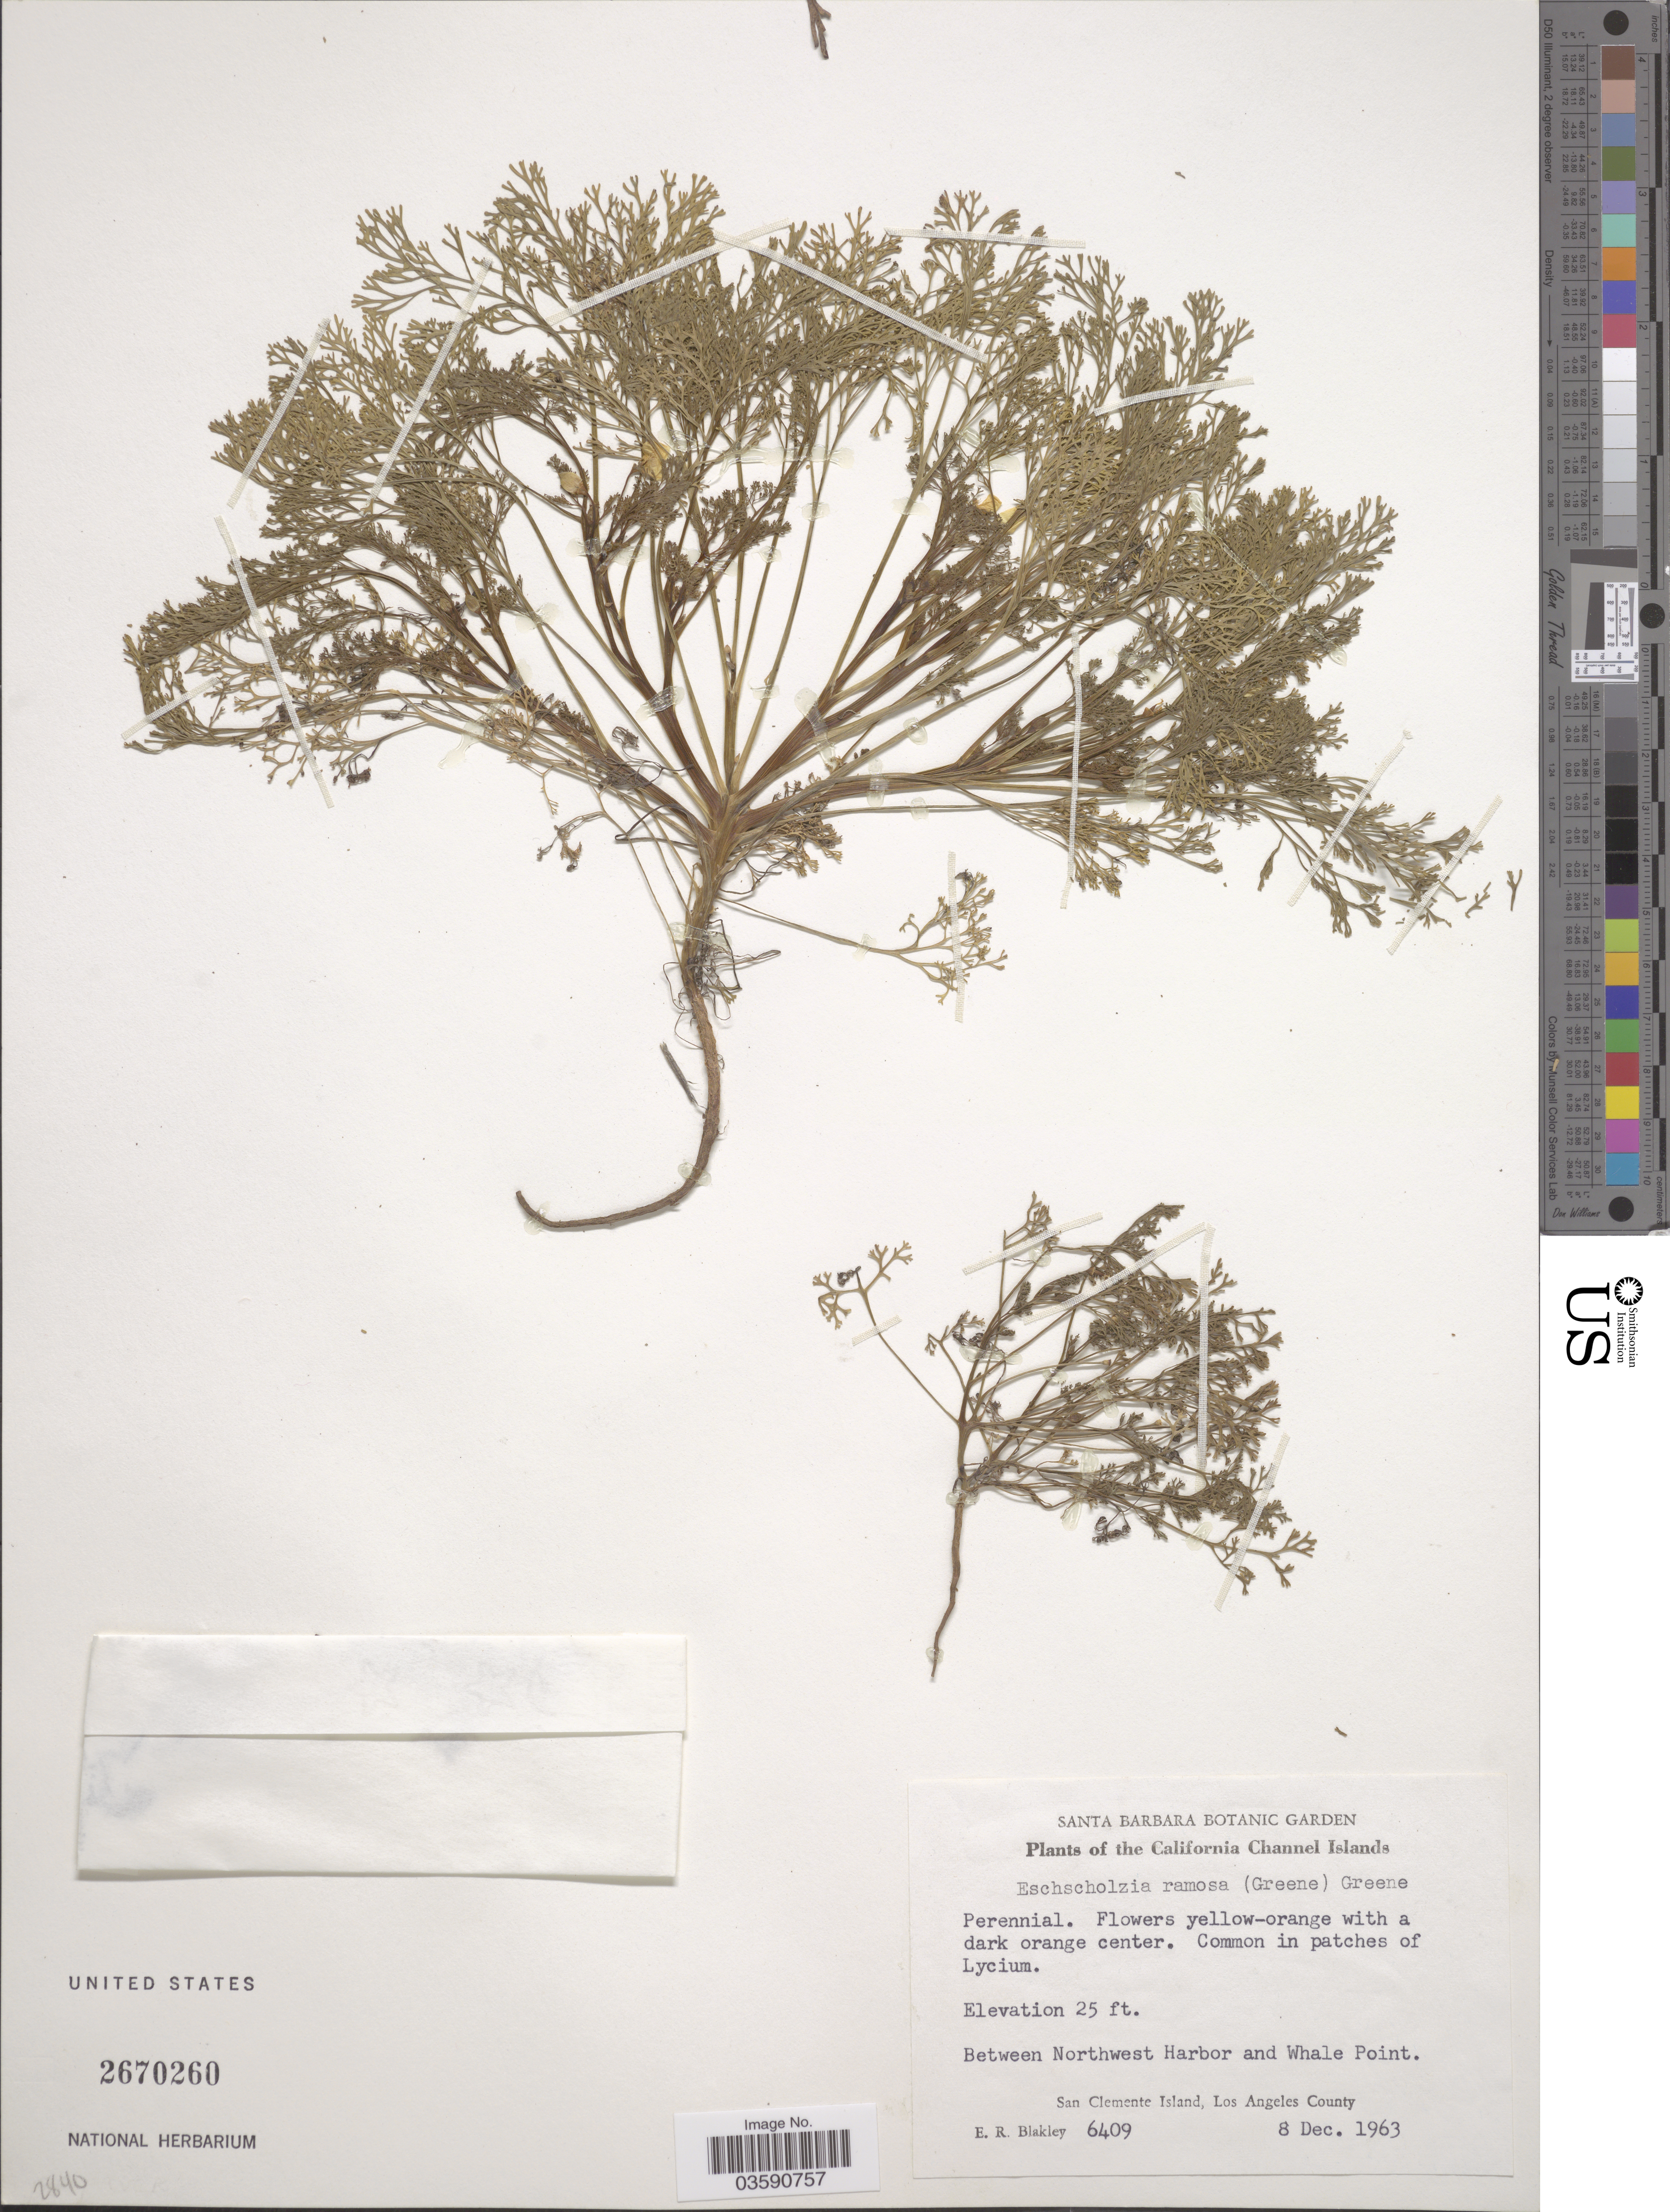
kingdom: Plantae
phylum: Tracheophyta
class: Magnoliopsida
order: Ranunculales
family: Papaveraceae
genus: Eschscholzia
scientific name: Eschscholzia ramosa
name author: (Greene) Greene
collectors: E. R. Blakley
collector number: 6409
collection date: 1963-12-08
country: United States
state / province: California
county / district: Los Angeles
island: San Clemente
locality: The California Channel Islands. Between Northwest Harbor and Whale Point. San Clemente Island, Los Angeles County.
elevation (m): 8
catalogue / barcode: US 2670260